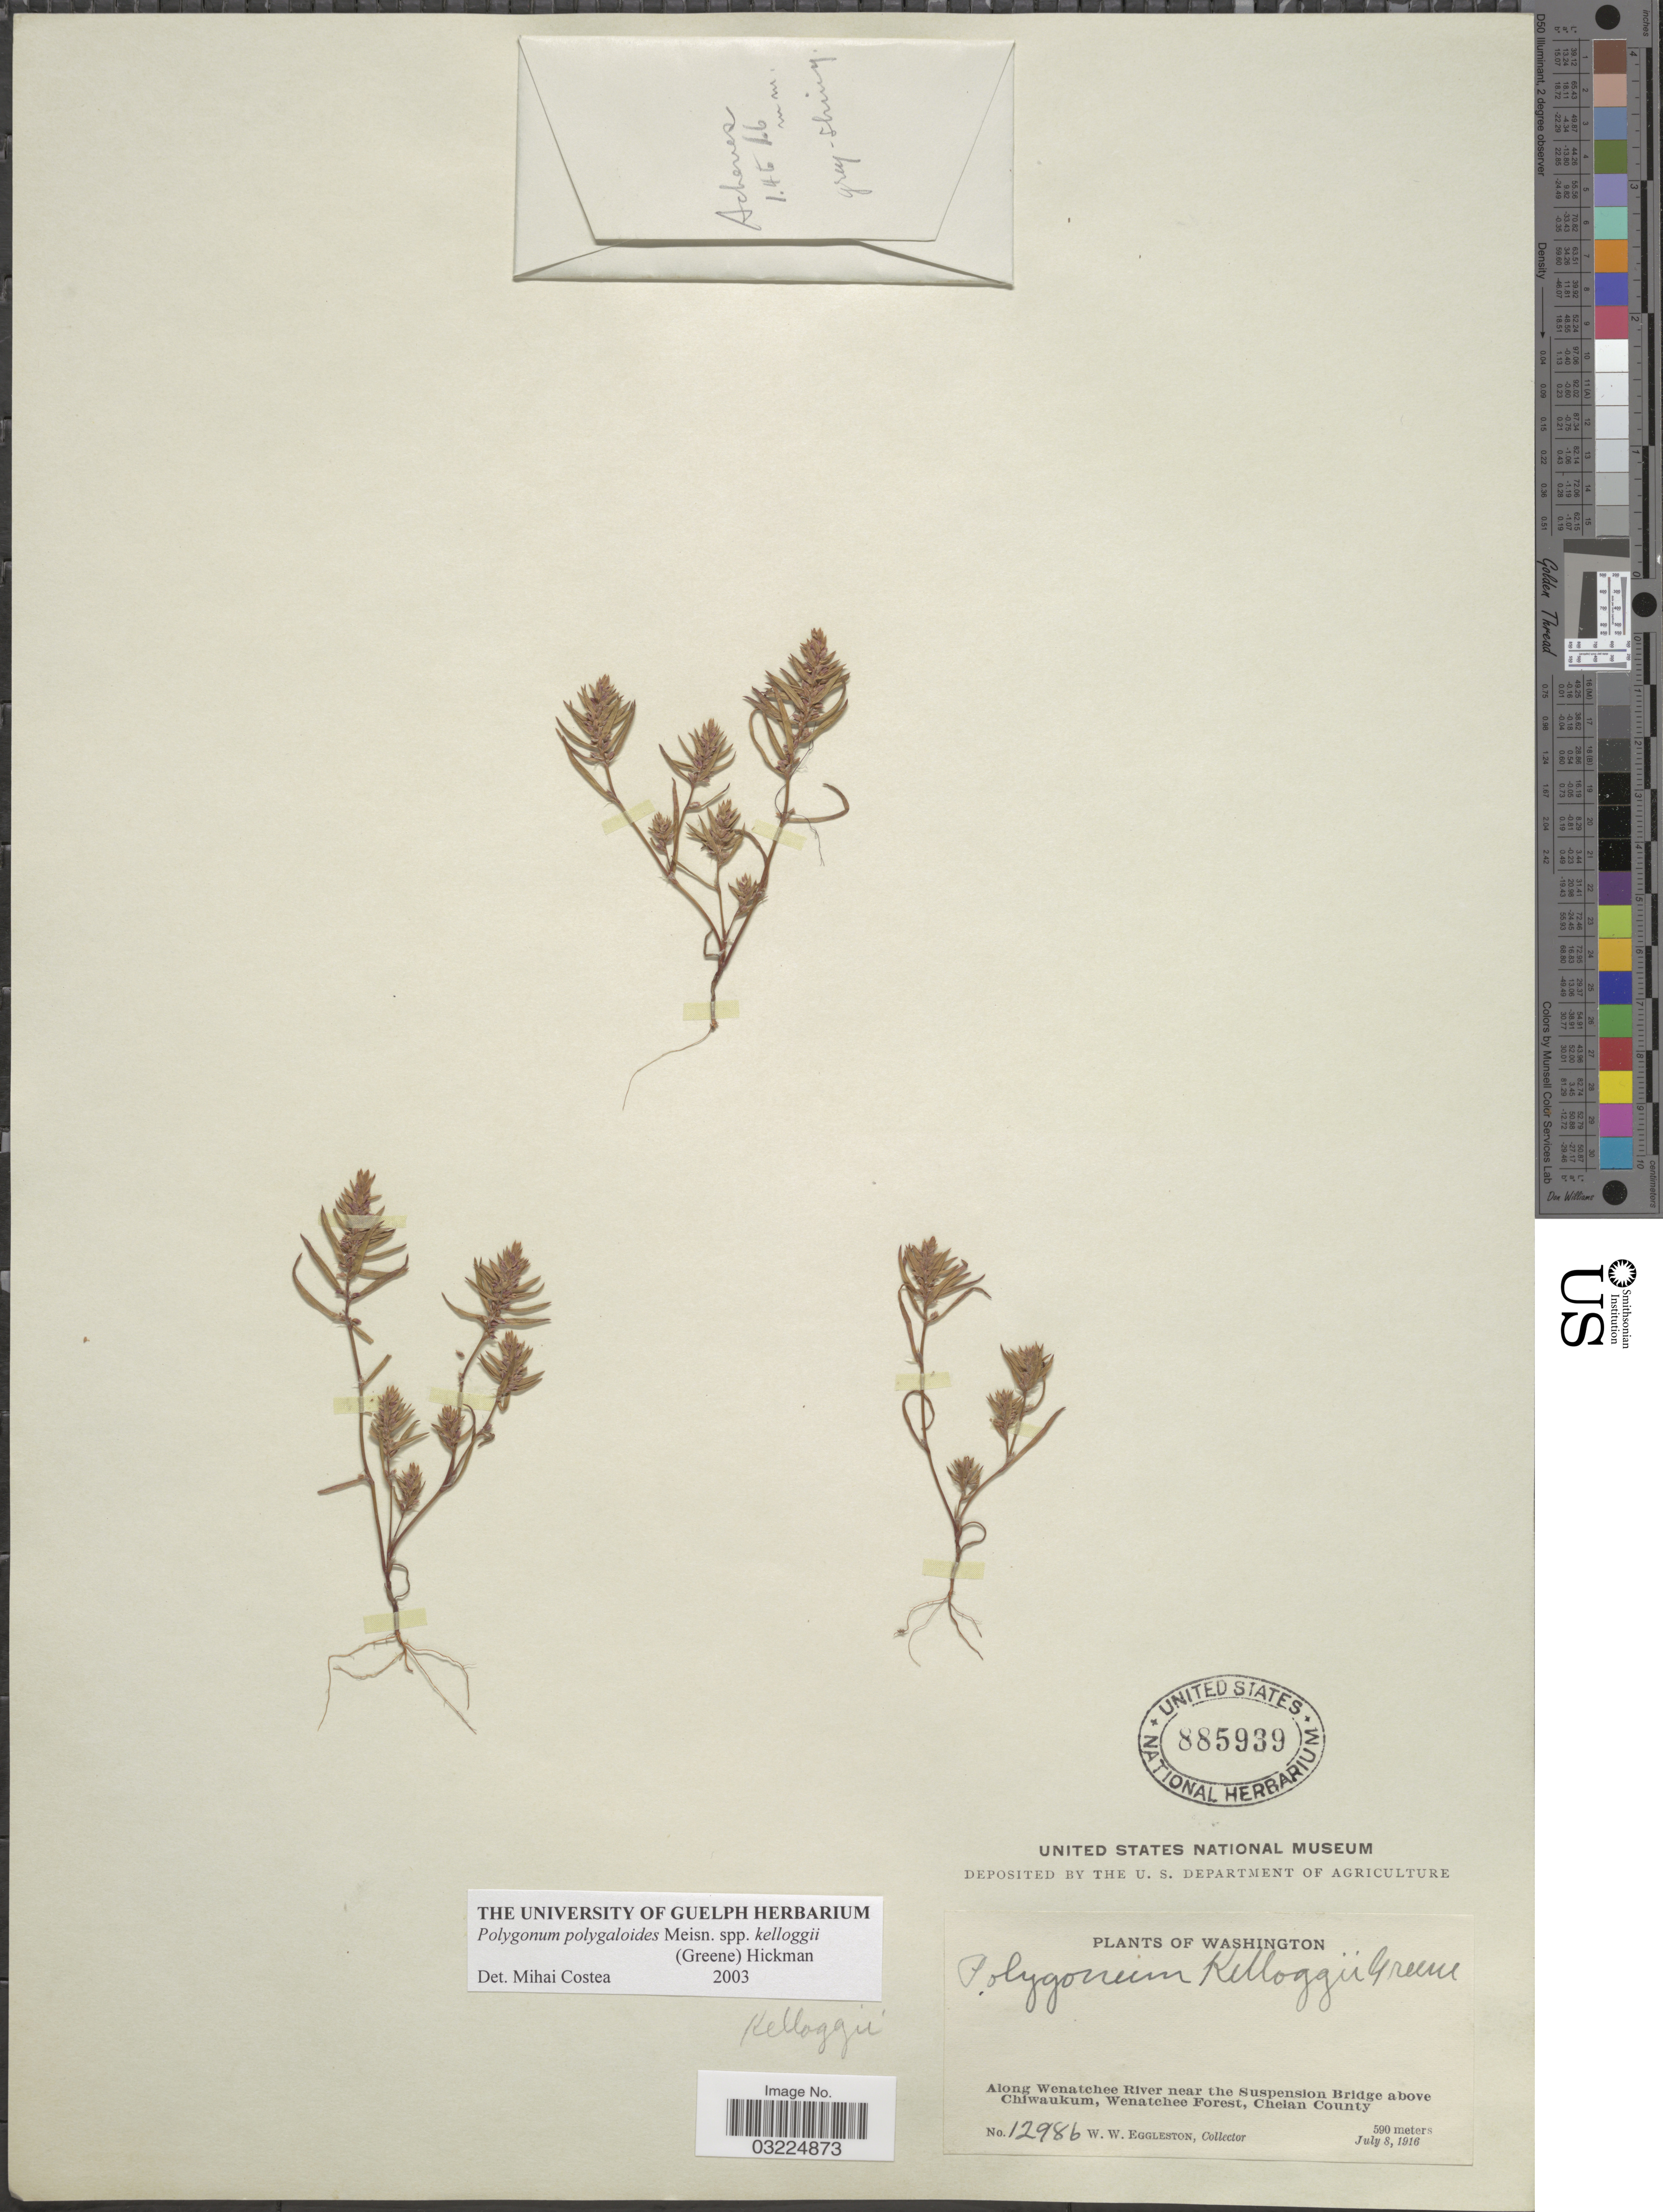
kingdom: Plantae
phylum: Tracheophyta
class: Magnoliopsida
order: Caryophyllales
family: Polygonaceae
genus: Polygonum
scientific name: Polygonum polygaloides subsp. kelloggii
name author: (Greene) Hickman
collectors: W. W. Eggleston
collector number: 12986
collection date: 1916-07-08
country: United States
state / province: Washington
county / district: Chelan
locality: Along Wenatchee River near the Suspension Bridge above Chiwaukum, Wenatchee Forest, Chelan County.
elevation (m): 590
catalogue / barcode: US 885939